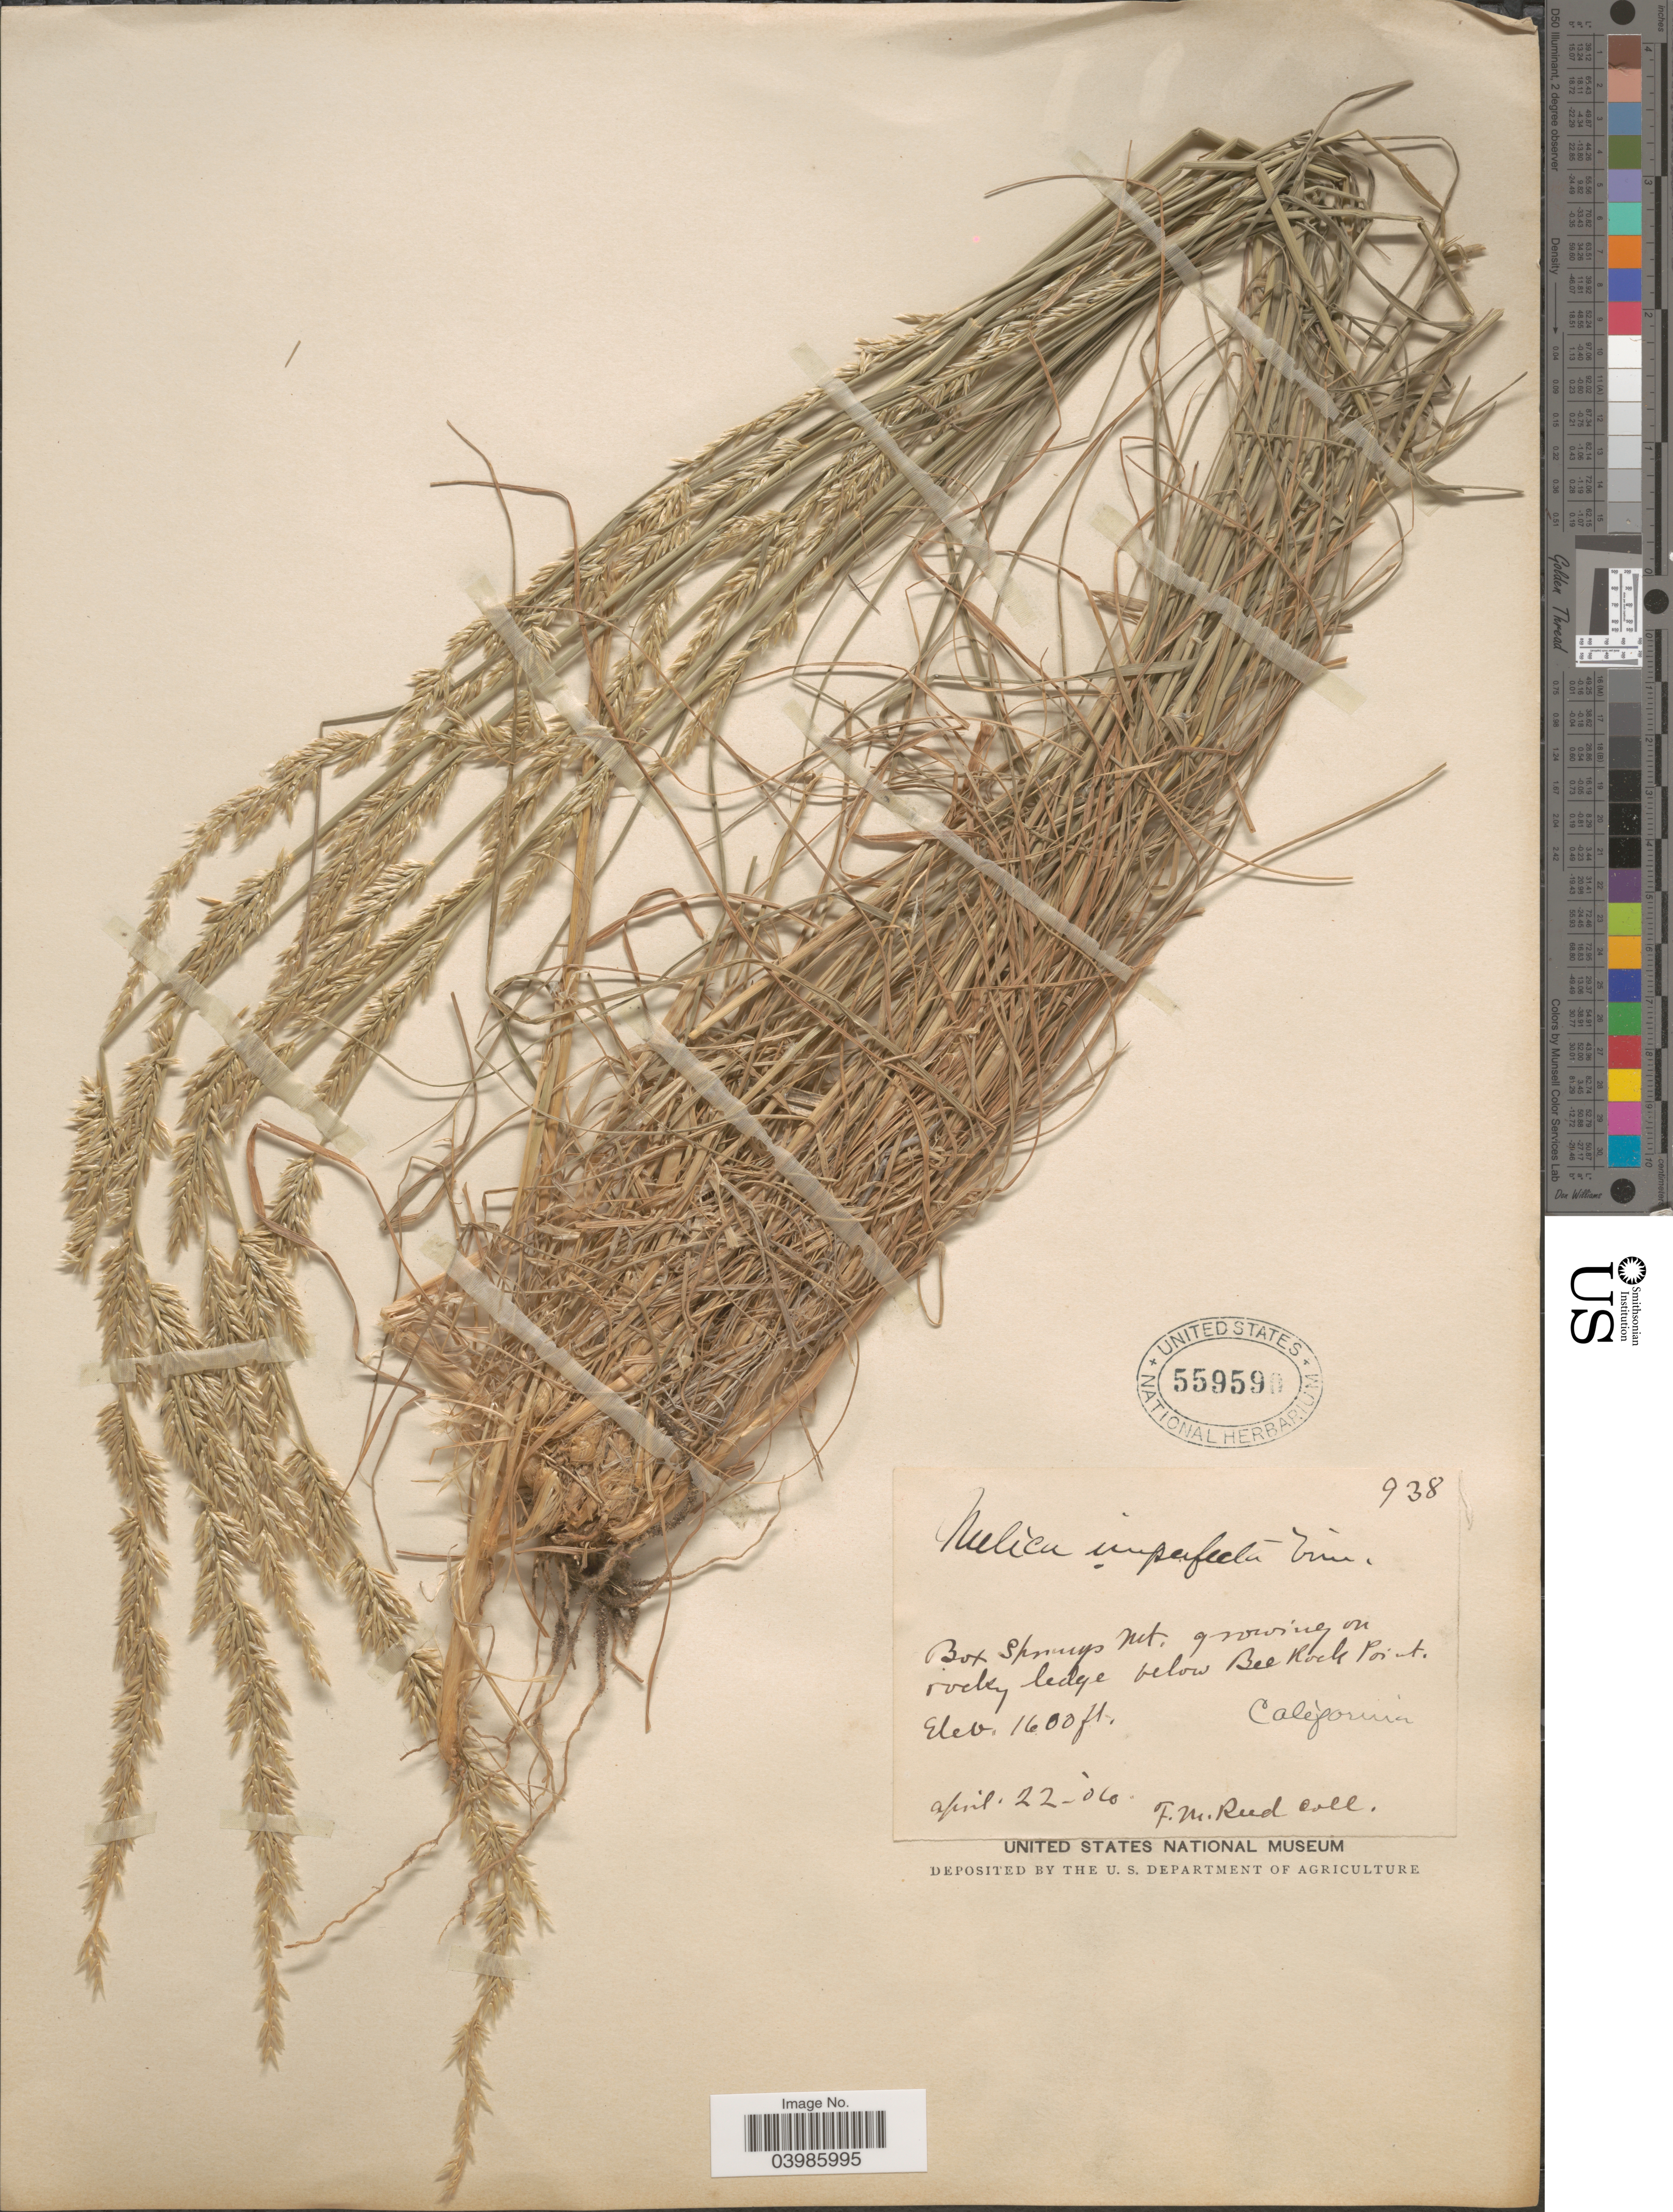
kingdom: Plantae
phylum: Tracheophyta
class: Liliopsida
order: Poales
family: Poaceae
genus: Melica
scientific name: Melica imperfecta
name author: Trin.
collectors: F. Reed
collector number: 938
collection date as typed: Transcribed d/m/y: 22/4/6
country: United States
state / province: California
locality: Box Springs Mt. on rocky ledge below Bee Rock Point.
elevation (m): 488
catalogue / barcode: US 559590